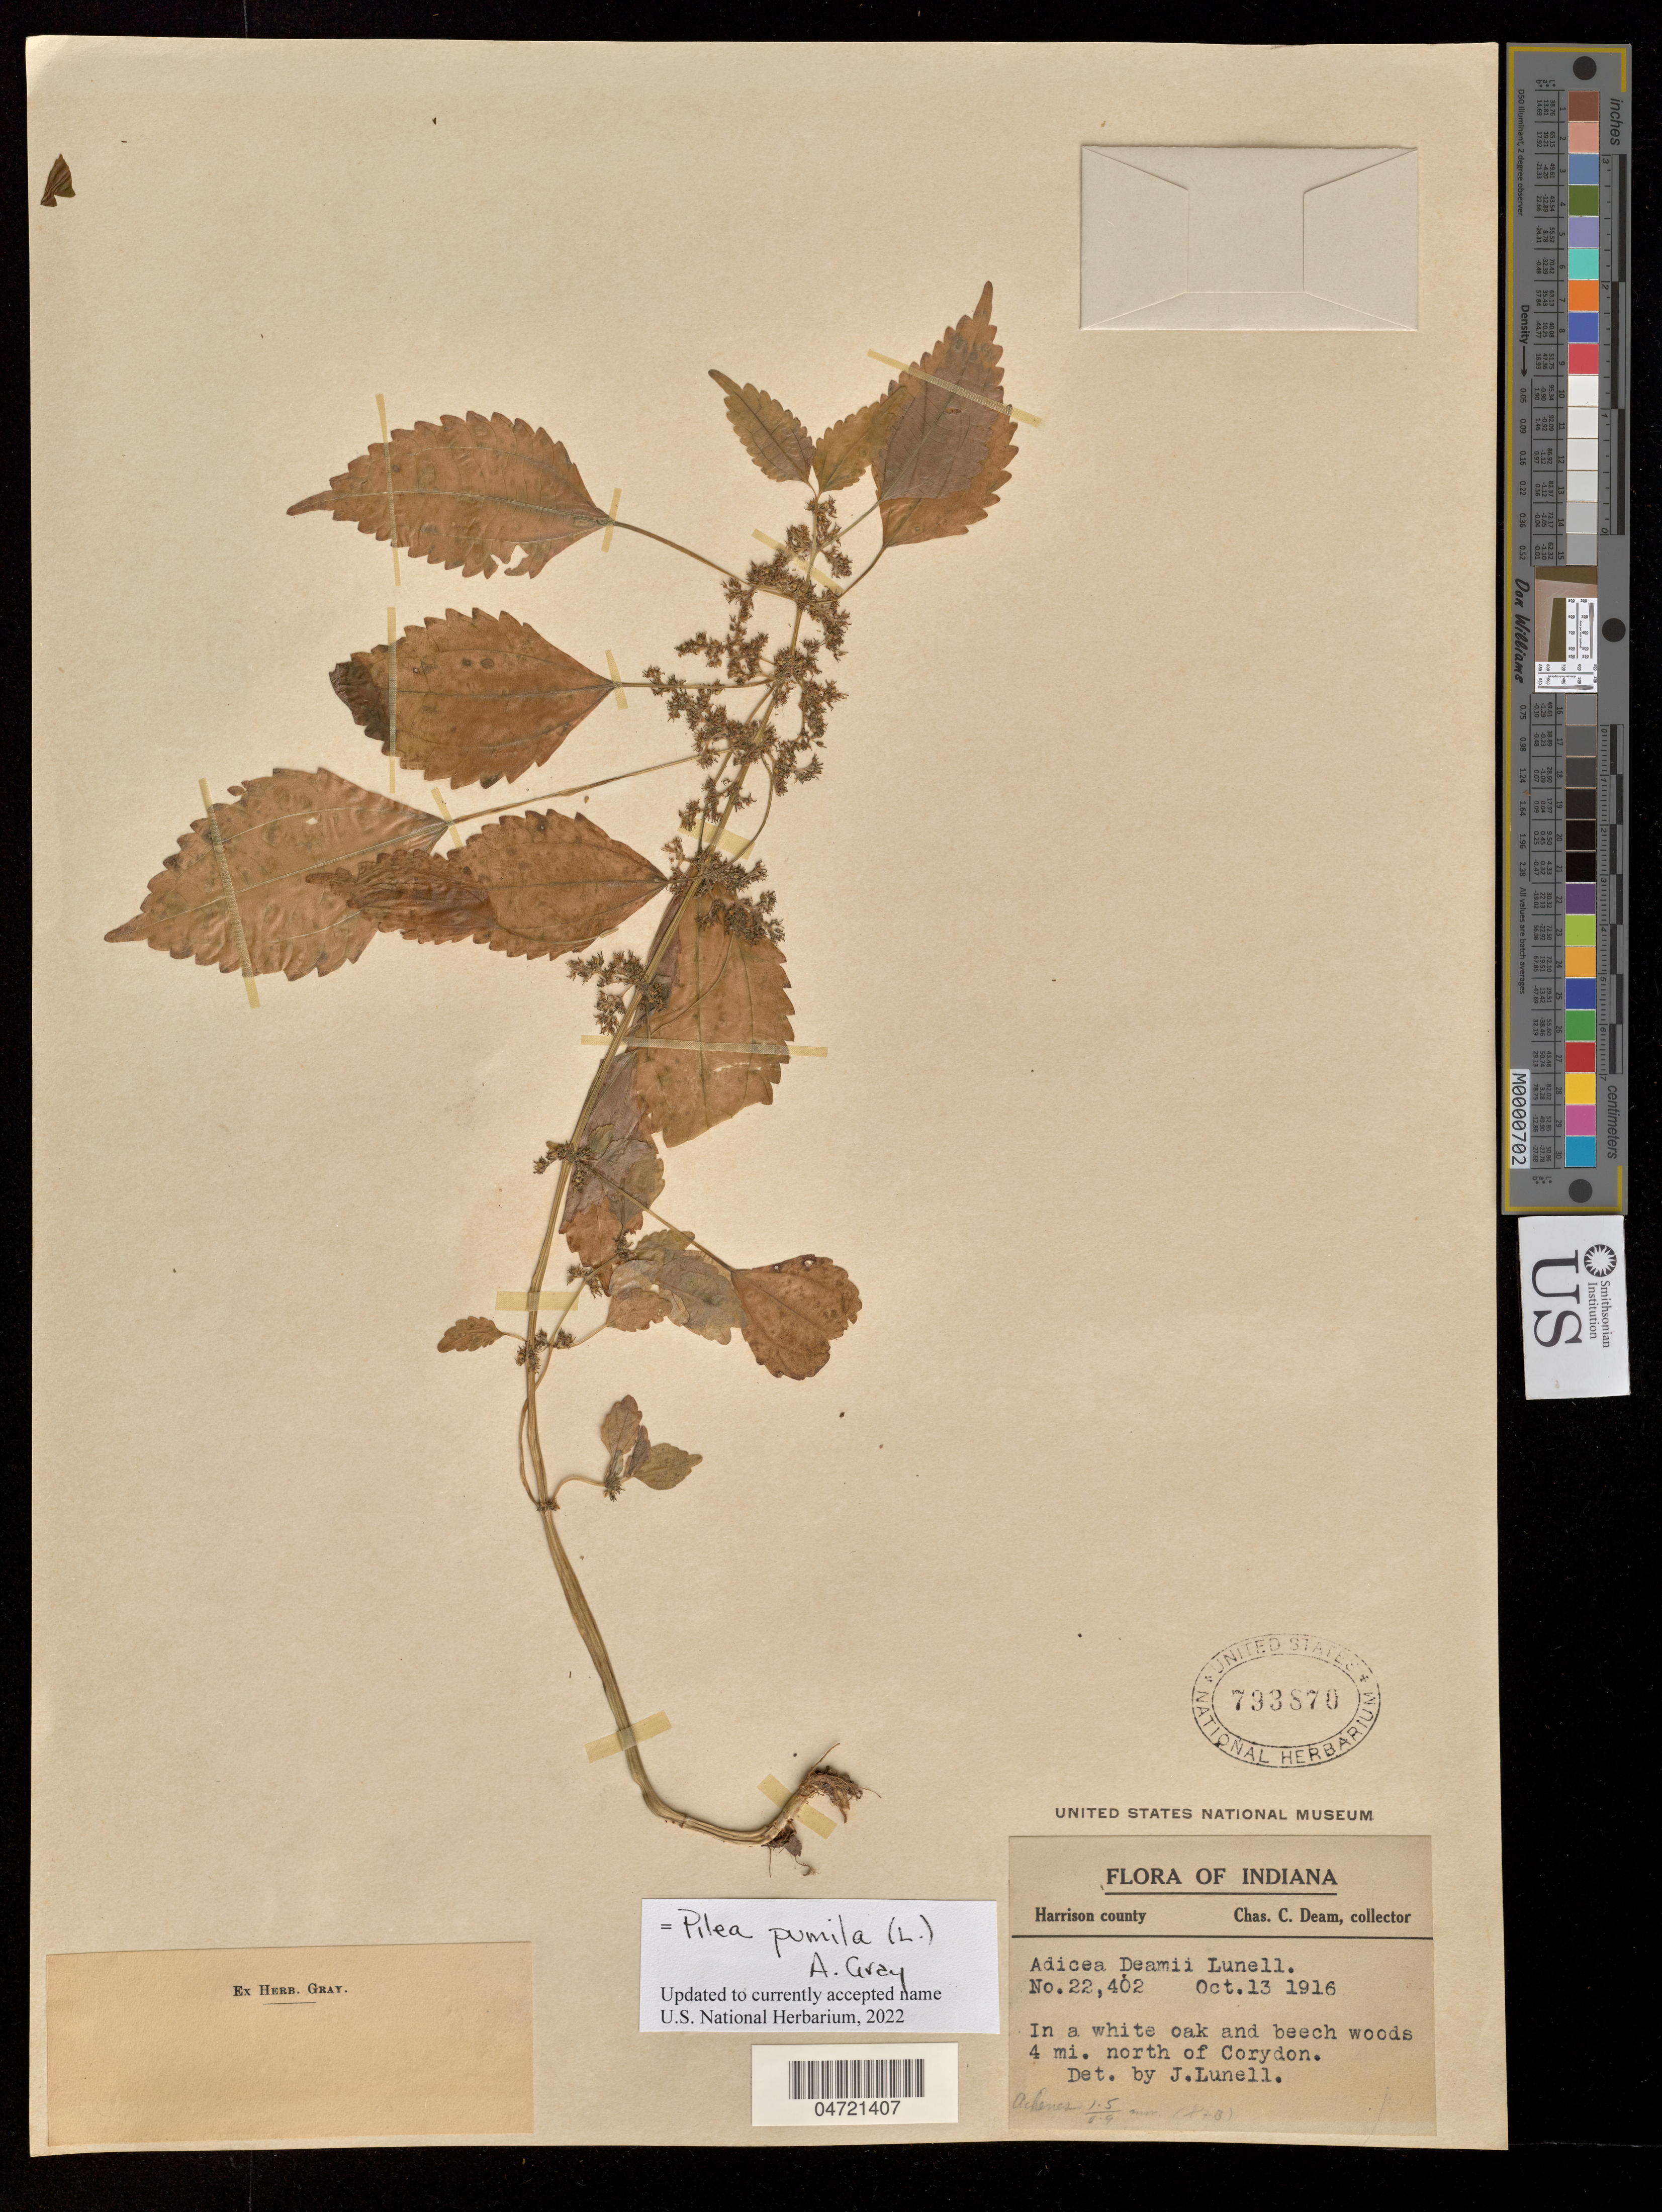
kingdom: Plantae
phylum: Tracheophyta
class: Magnoliopsida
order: Rosales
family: Urticaceae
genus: Pilea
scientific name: Pilea pumila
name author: (L.) A. Gray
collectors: C. C. Deam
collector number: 22402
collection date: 1916-10-13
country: United States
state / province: Indiana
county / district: Harrison County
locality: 4 miles N of Corydon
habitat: In a white oak and beech woods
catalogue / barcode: US 733870